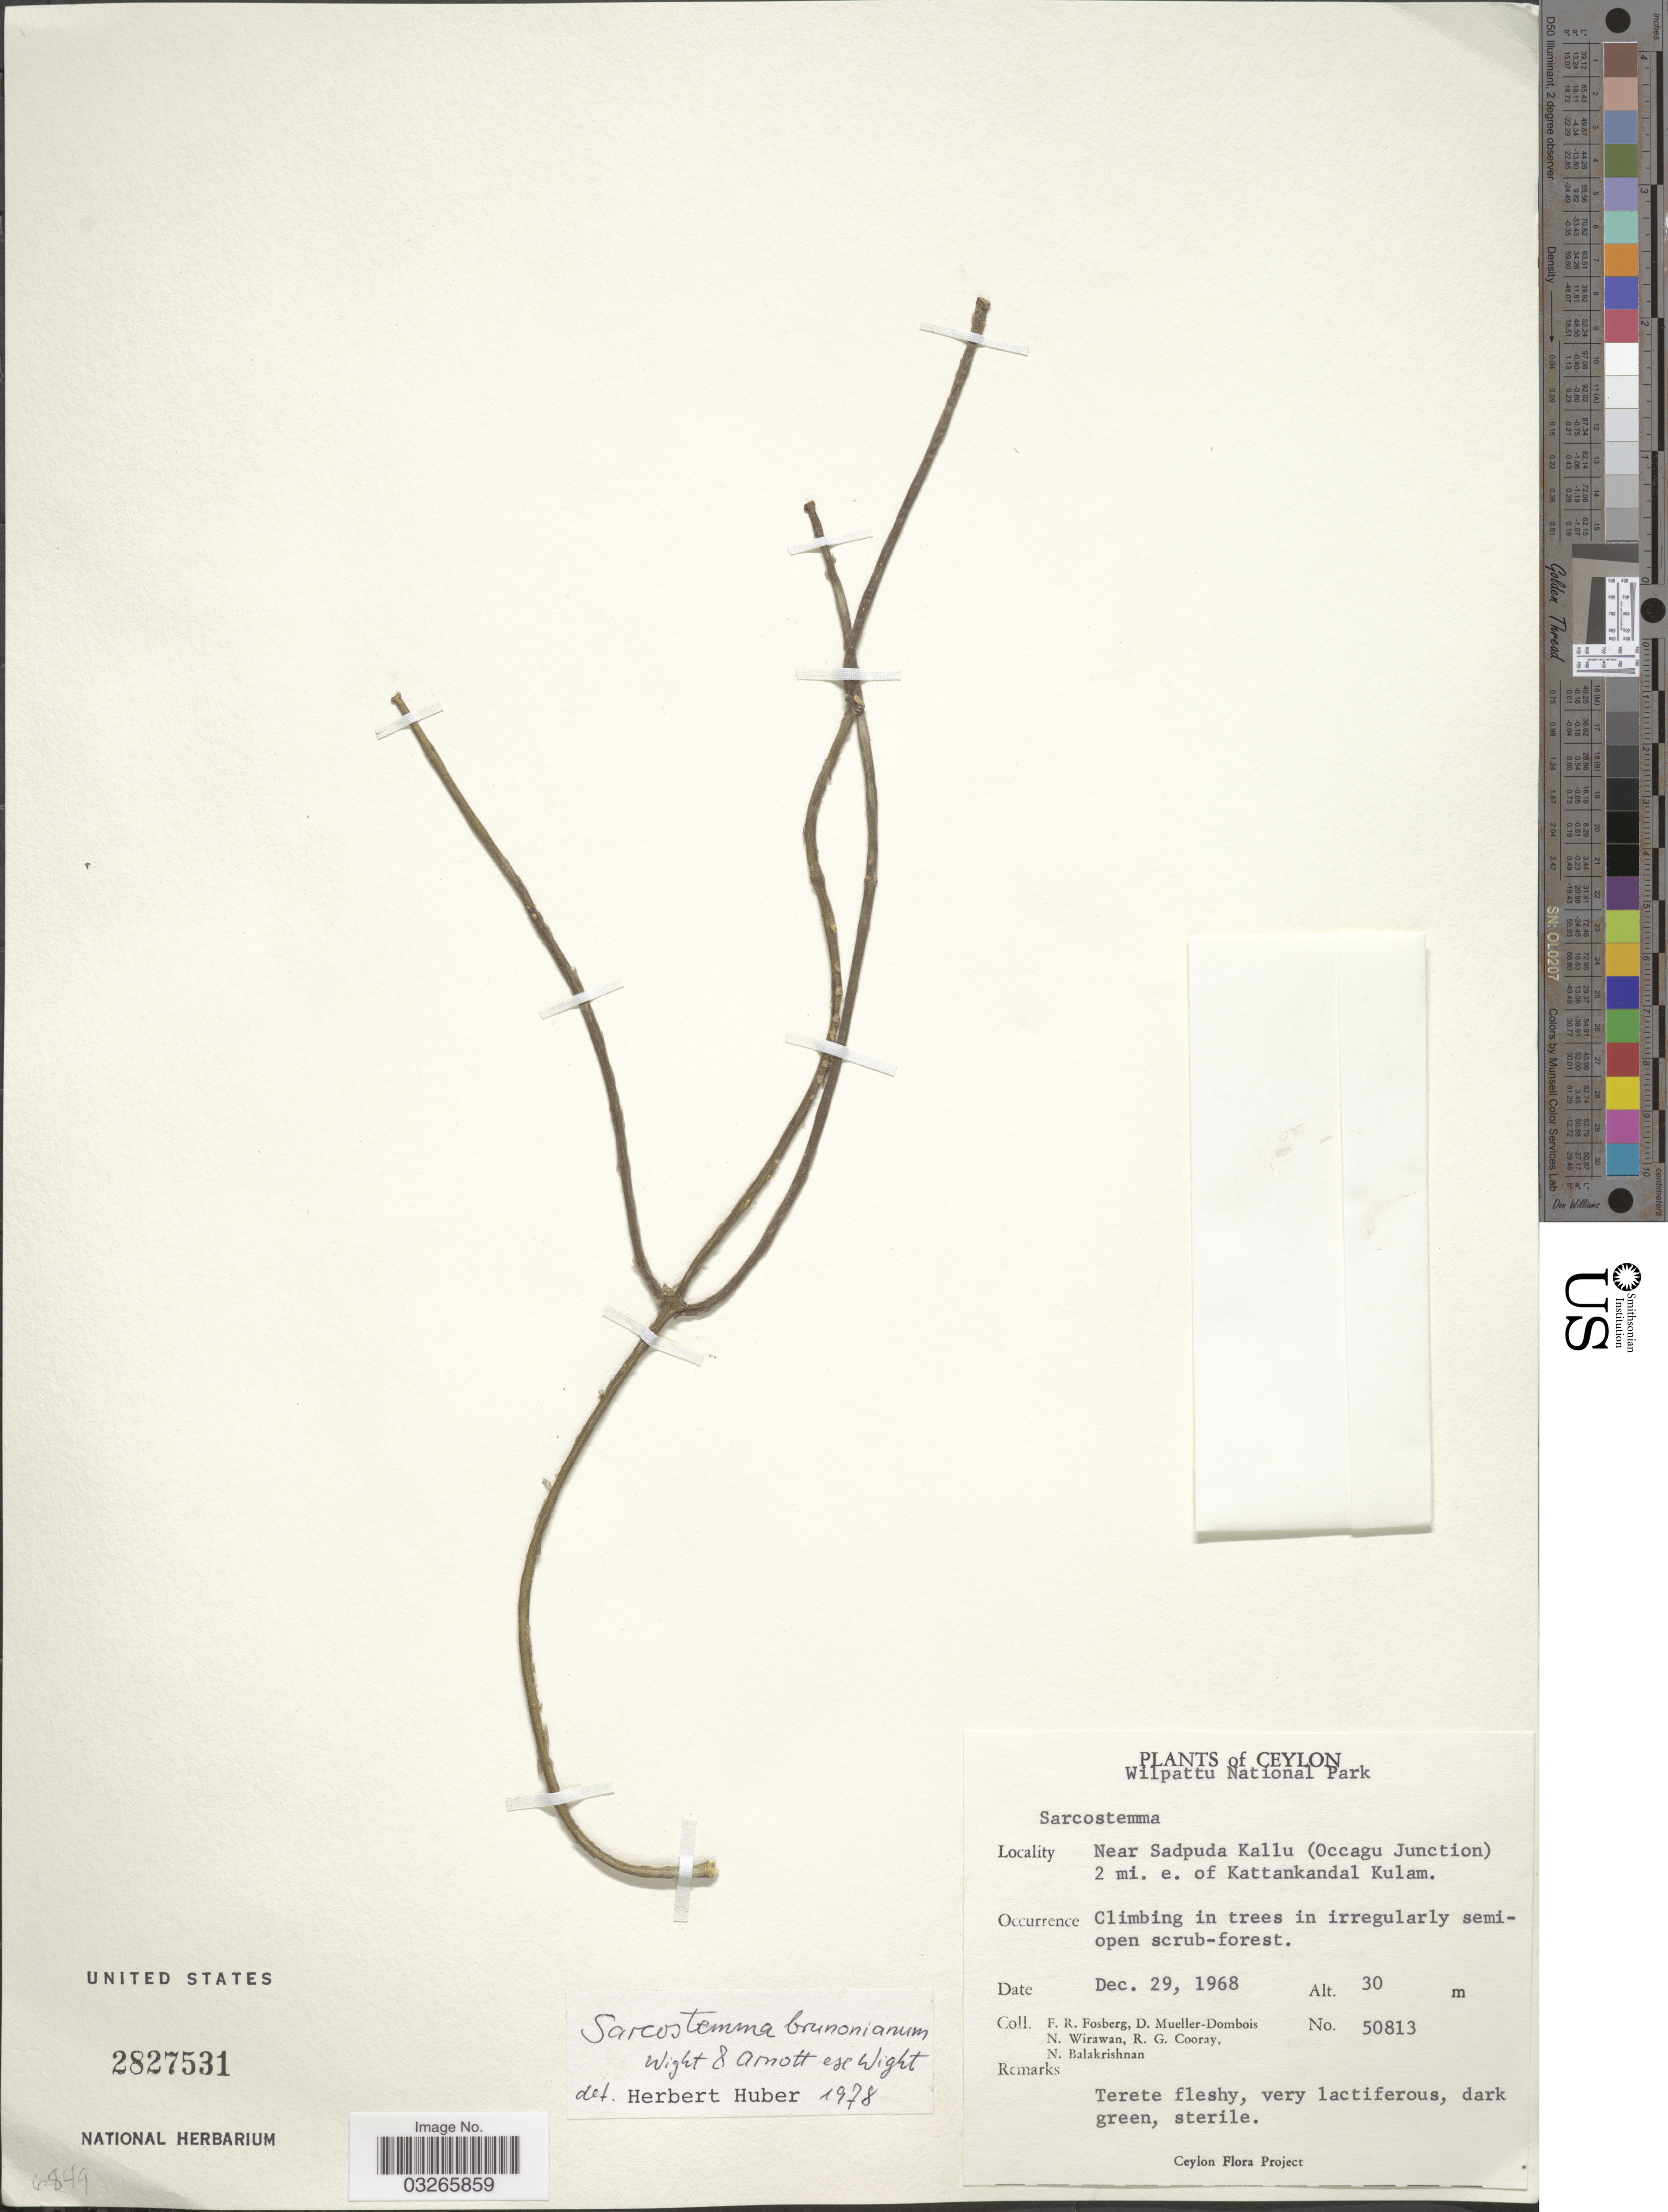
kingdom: Plantae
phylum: Tracheophyta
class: Magnoliopsida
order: Gentianales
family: Apocynaceae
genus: Sarcostemma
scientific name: Sarcostemma brunonianum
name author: Wight & Arn.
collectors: F. R. Fosberg, D. Mueller-Dombois, N. Wirawan, R. Cooray & N. Balakrishnan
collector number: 50813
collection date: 1968-12-29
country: Sri Lanka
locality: Ceylon. Wilpattu National Park. Near Sadpuda Kallu (Occagu Junction) 2 mi. e. of Kattakandal Kulam.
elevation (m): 30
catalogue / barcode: US 2827531